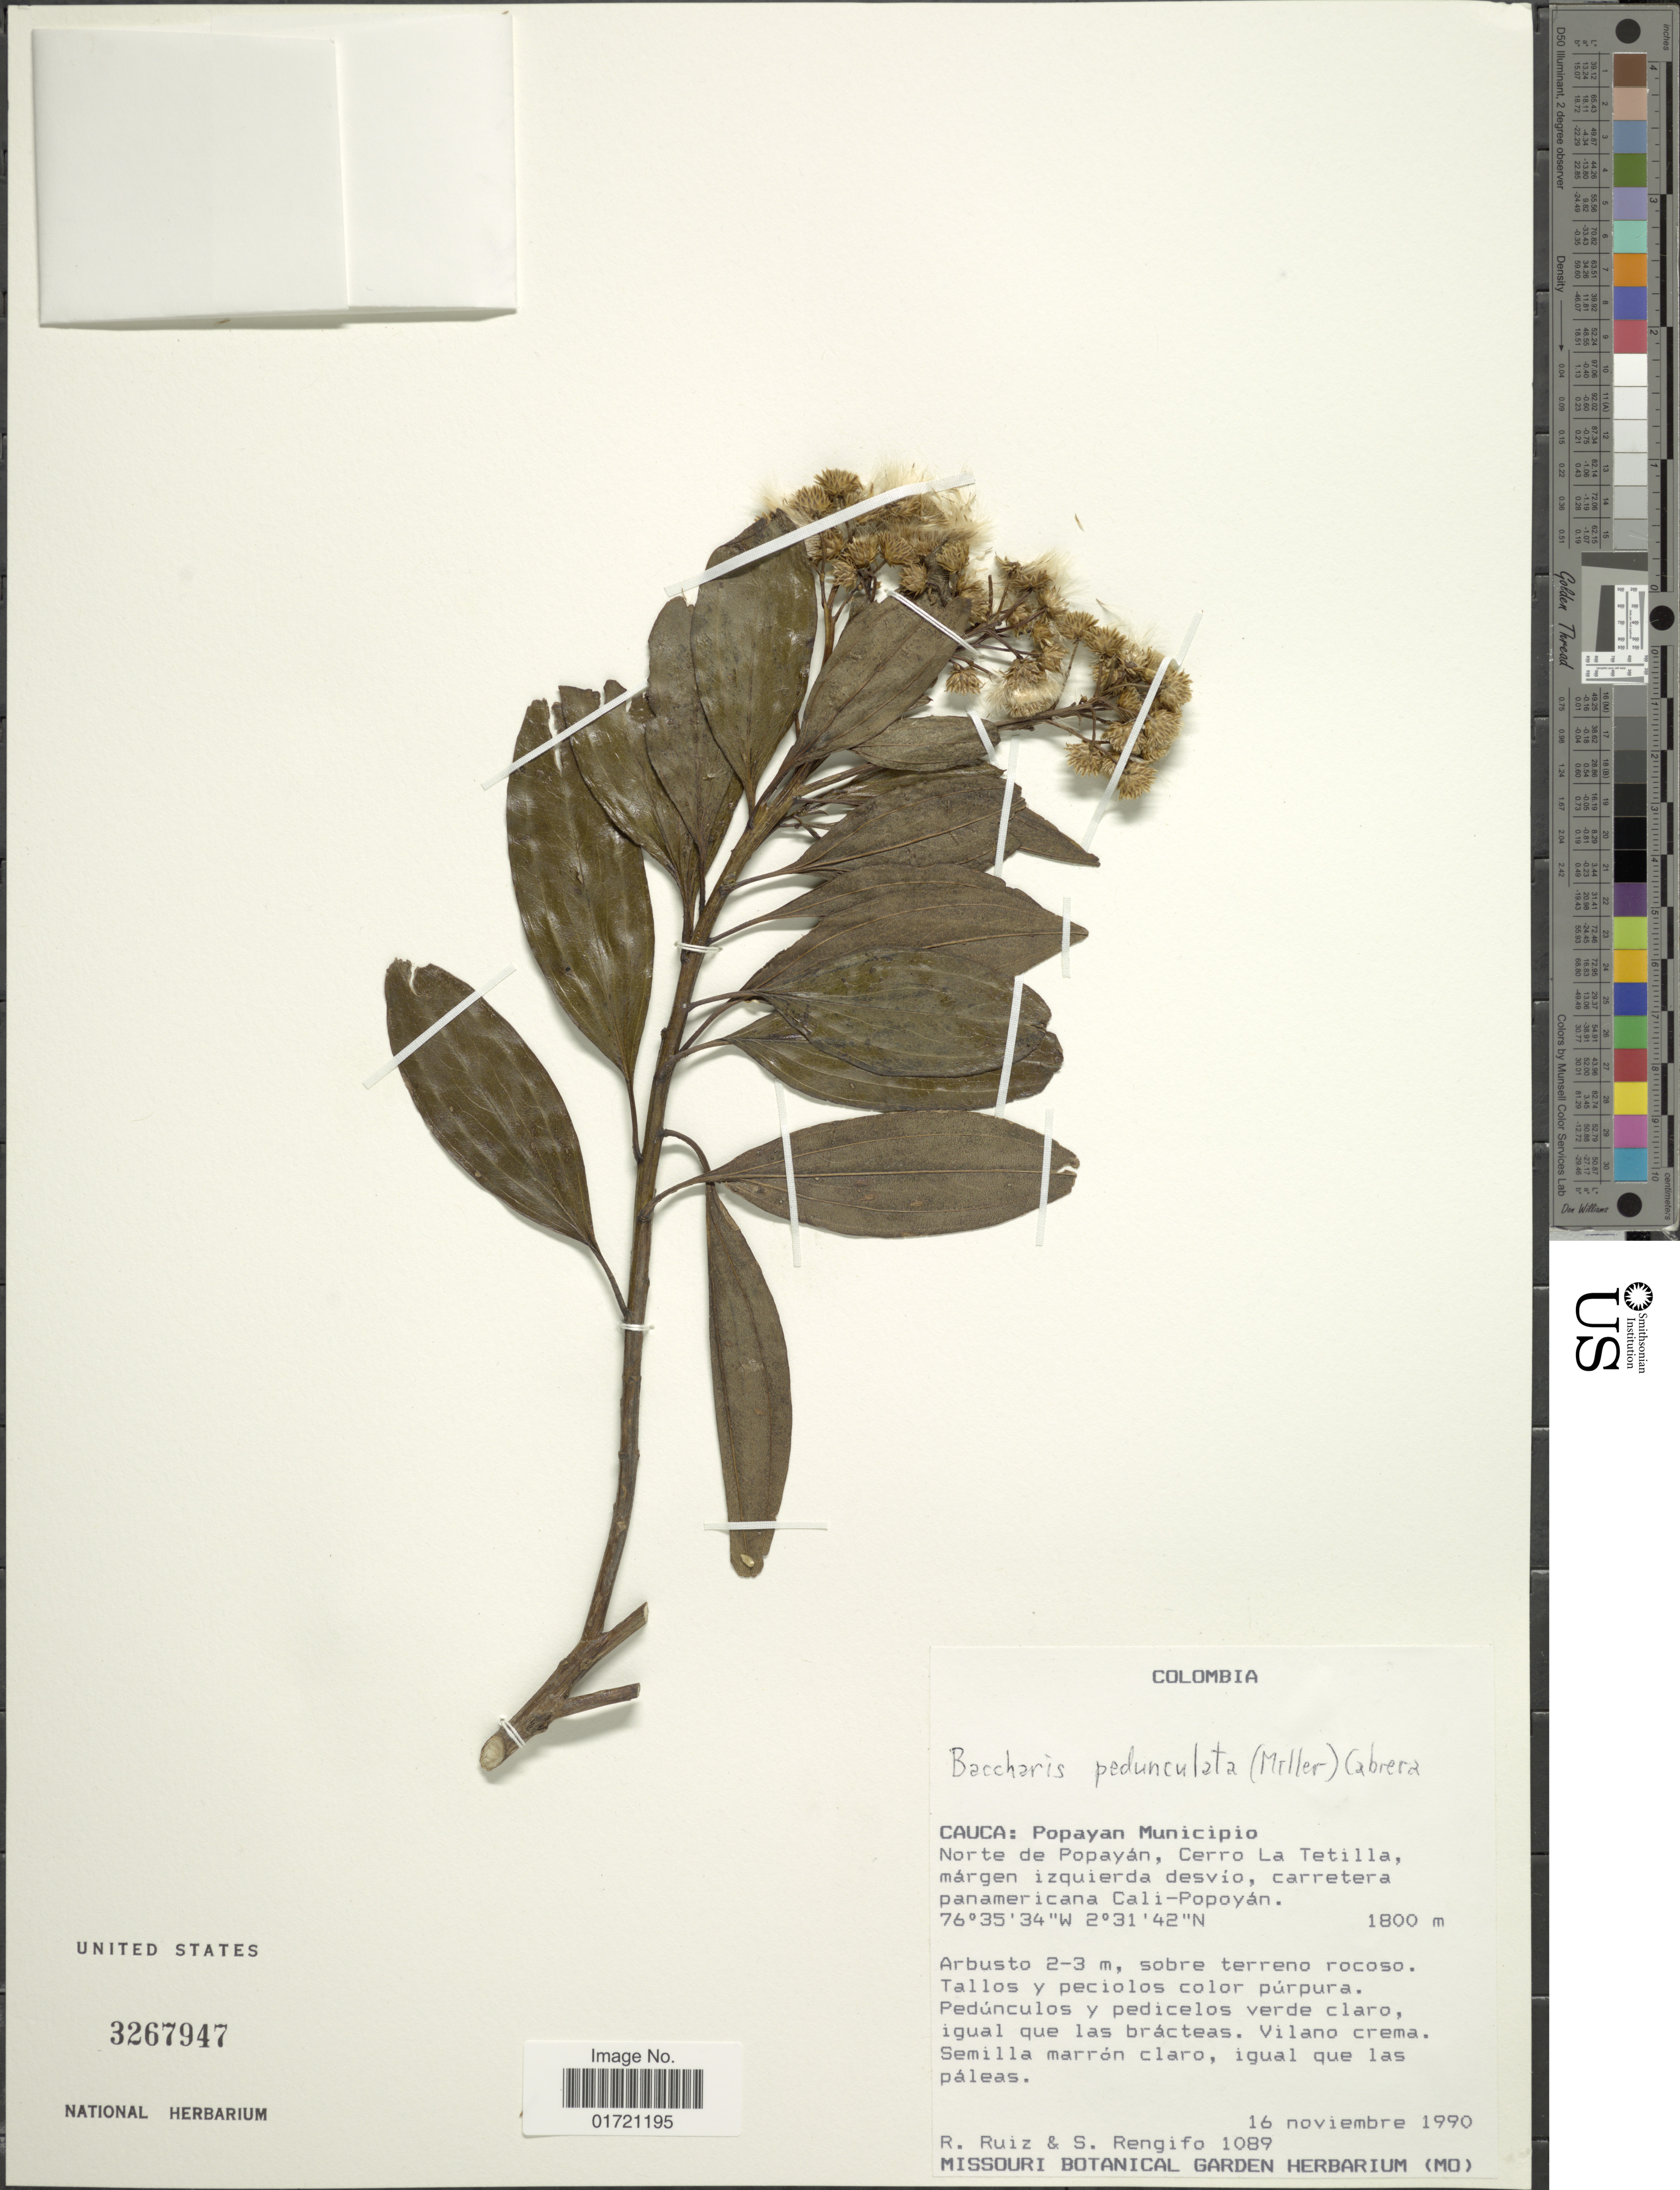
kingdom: Plantae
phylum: Tracheophyta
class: Magnoliopsida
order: Asterales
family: Asteraceae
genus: Baccharis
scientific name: Baccharis pedunculata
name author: (Mill.) Cabrera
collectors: R. Ruiz & S. Rengifo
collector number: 1089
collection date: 1990-11-16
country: Colombia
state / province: Cauca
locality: Cauca: Popayan Municipio. Norte de Popayán, Cerro La Tetilla, márgen izquierda desvío, carretera panamericana Cali-Popoyán.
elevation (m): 1800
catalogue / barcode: US 3267947